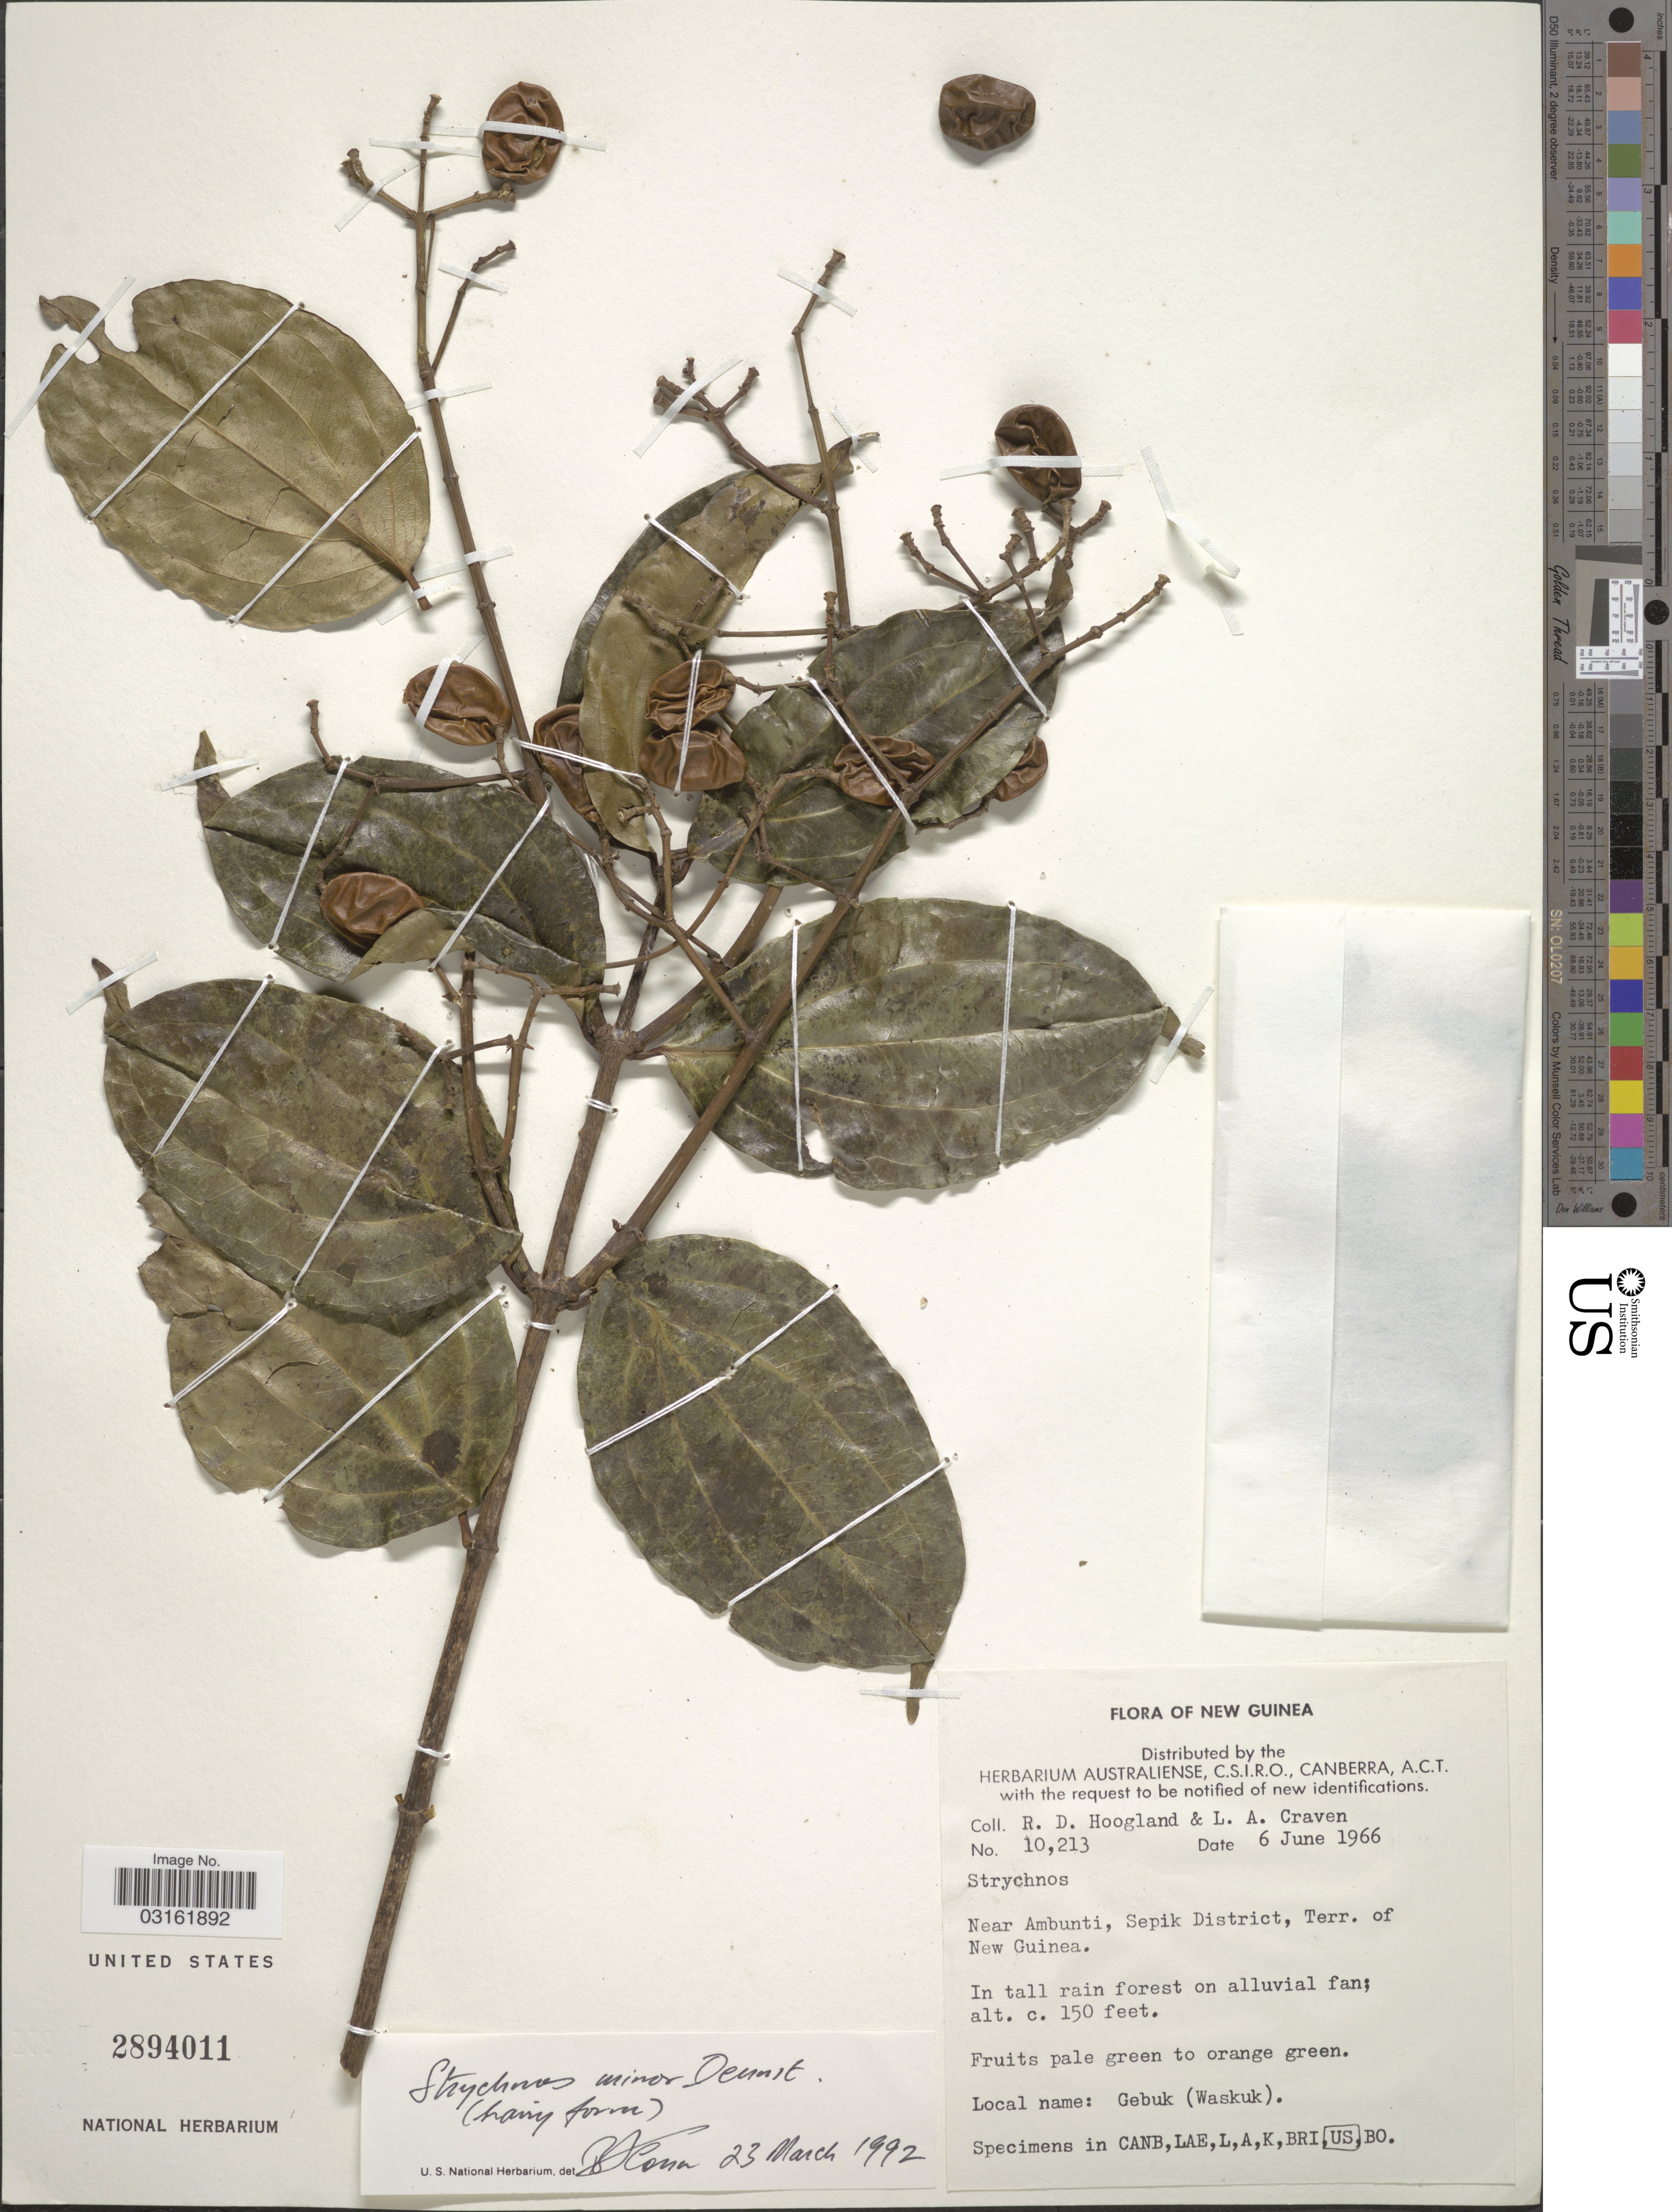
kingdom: Plantae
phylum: Tracheophyta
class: Magnoliopsida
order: Gentianales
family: Loganiaceae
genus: Strychnos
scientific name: Strychnos sp.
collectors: R. D. Hoogland & L. A. Craven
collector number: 10213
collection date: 1966-06-06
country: Papua New Guinea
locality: New Guinea. Near Ambunti, Sepik District, Terr. of New Guinea.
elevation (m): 46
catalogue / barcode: US 2894011